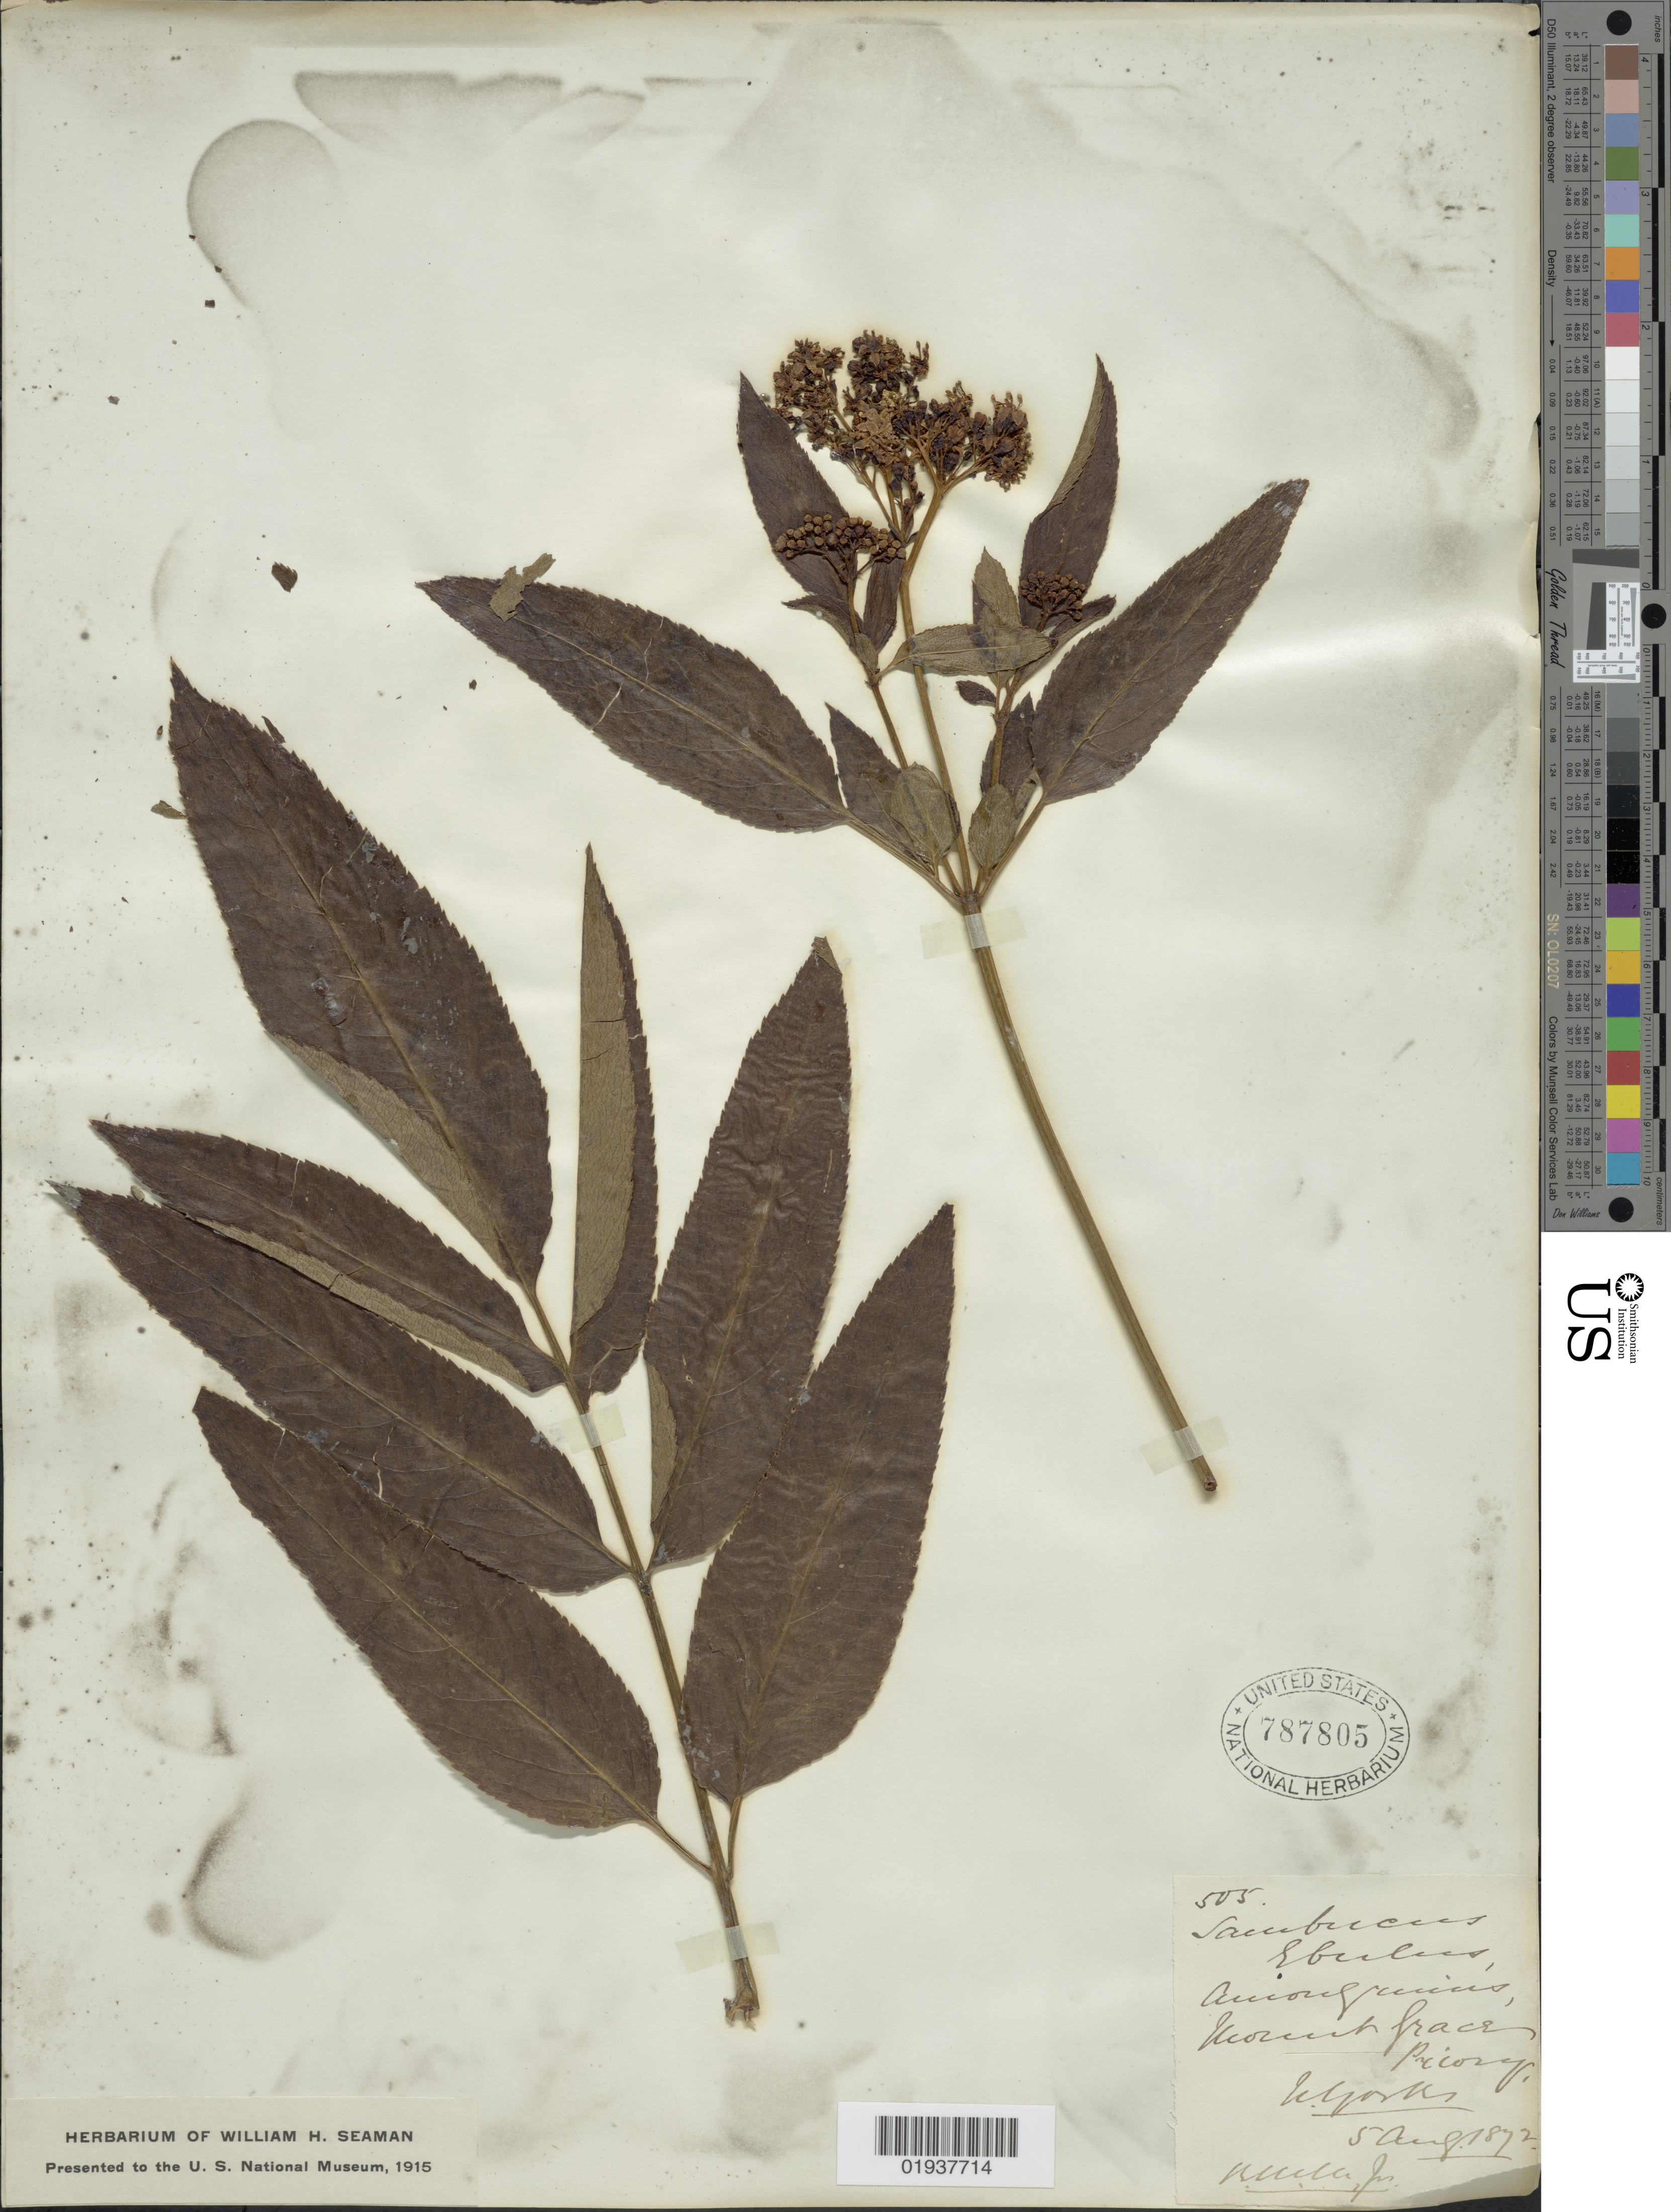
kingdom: Plantae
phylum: Tracheophyta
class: Magnoliopsida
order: Dipsacales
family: Viburnaceae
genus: Sambucus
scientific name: Sambucus ebulus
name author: L.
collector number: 505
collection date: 1872-08-05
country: United Kingdom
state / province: England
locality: N. Yorks, Mount Grace Priory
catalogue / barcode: US 787805